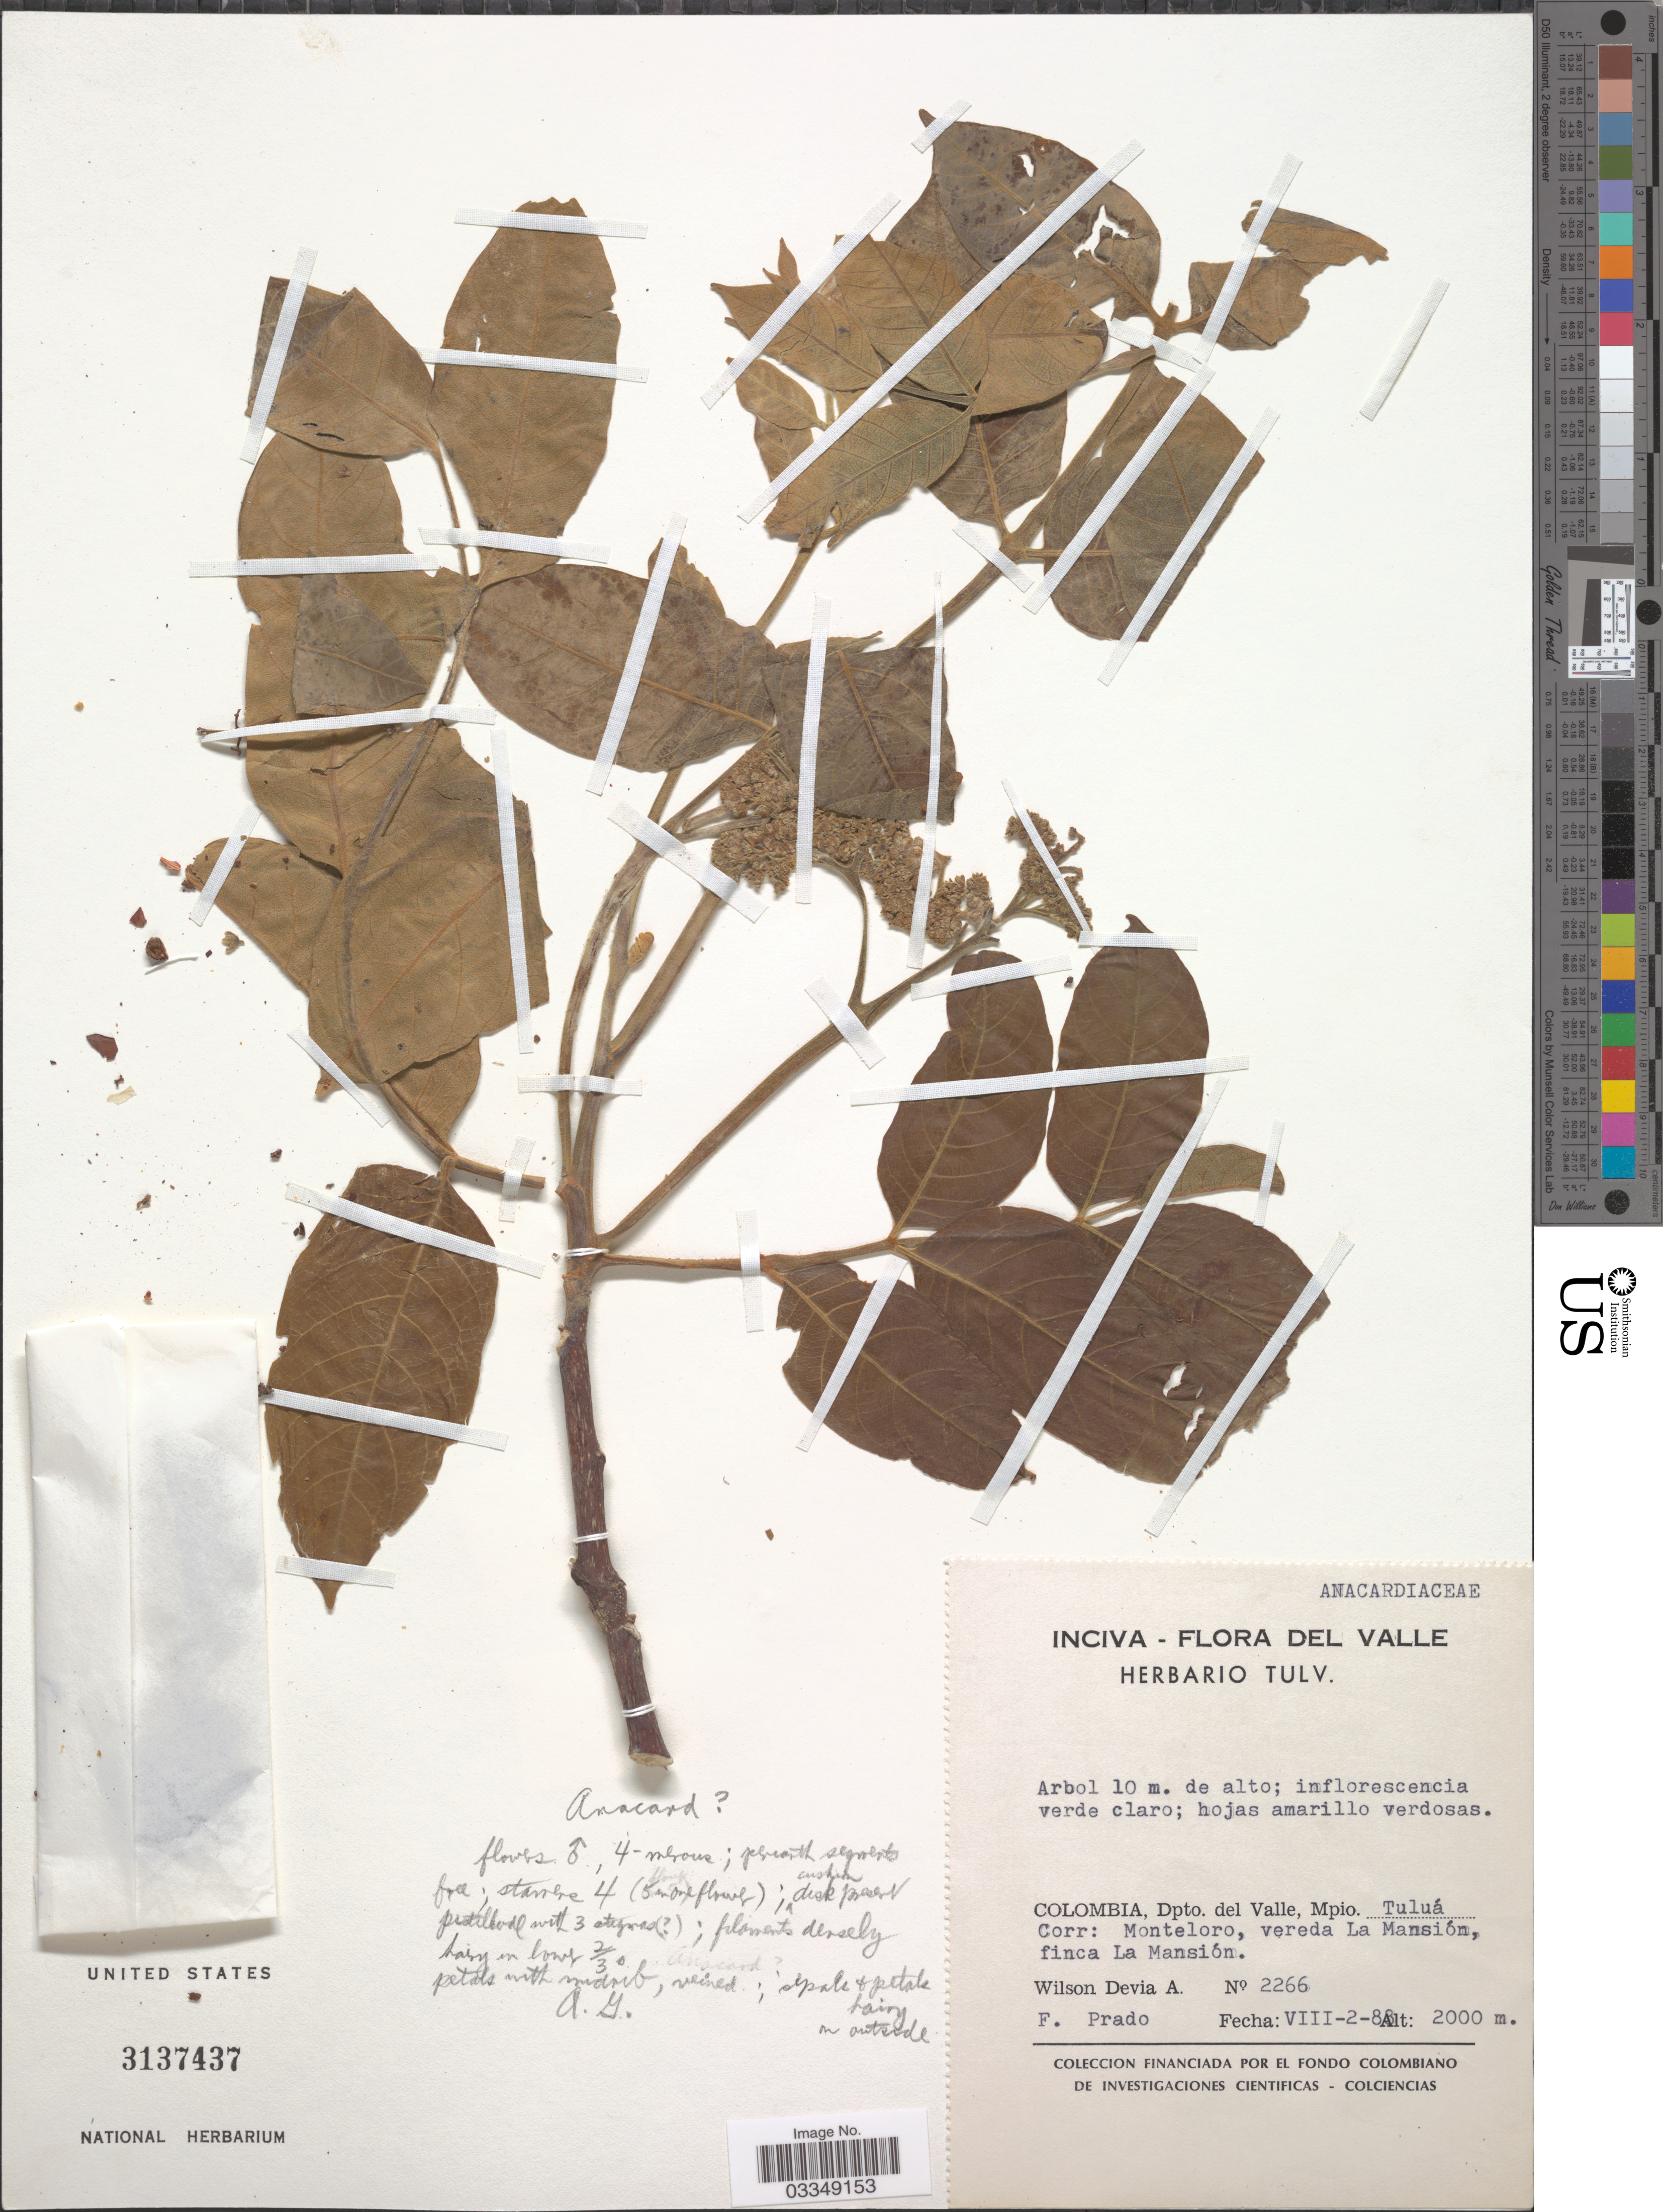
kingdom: Plantae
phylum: Tracheophyta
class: Magnoliopsida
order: Sapindales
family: Simaroubaceae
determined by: Liesner, R. L.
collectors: W. Devia A. & F. Prado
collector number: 2266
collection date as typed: Transcribed d/m/y: 2/8/88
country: Colombia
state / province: Valle del Cauca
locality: Dpto. del Valle, Mpio. Tuluá. Corr: Monteloro, vereda La Mansión, finca La Mansión.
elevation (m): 2000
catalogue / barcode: US 3137437